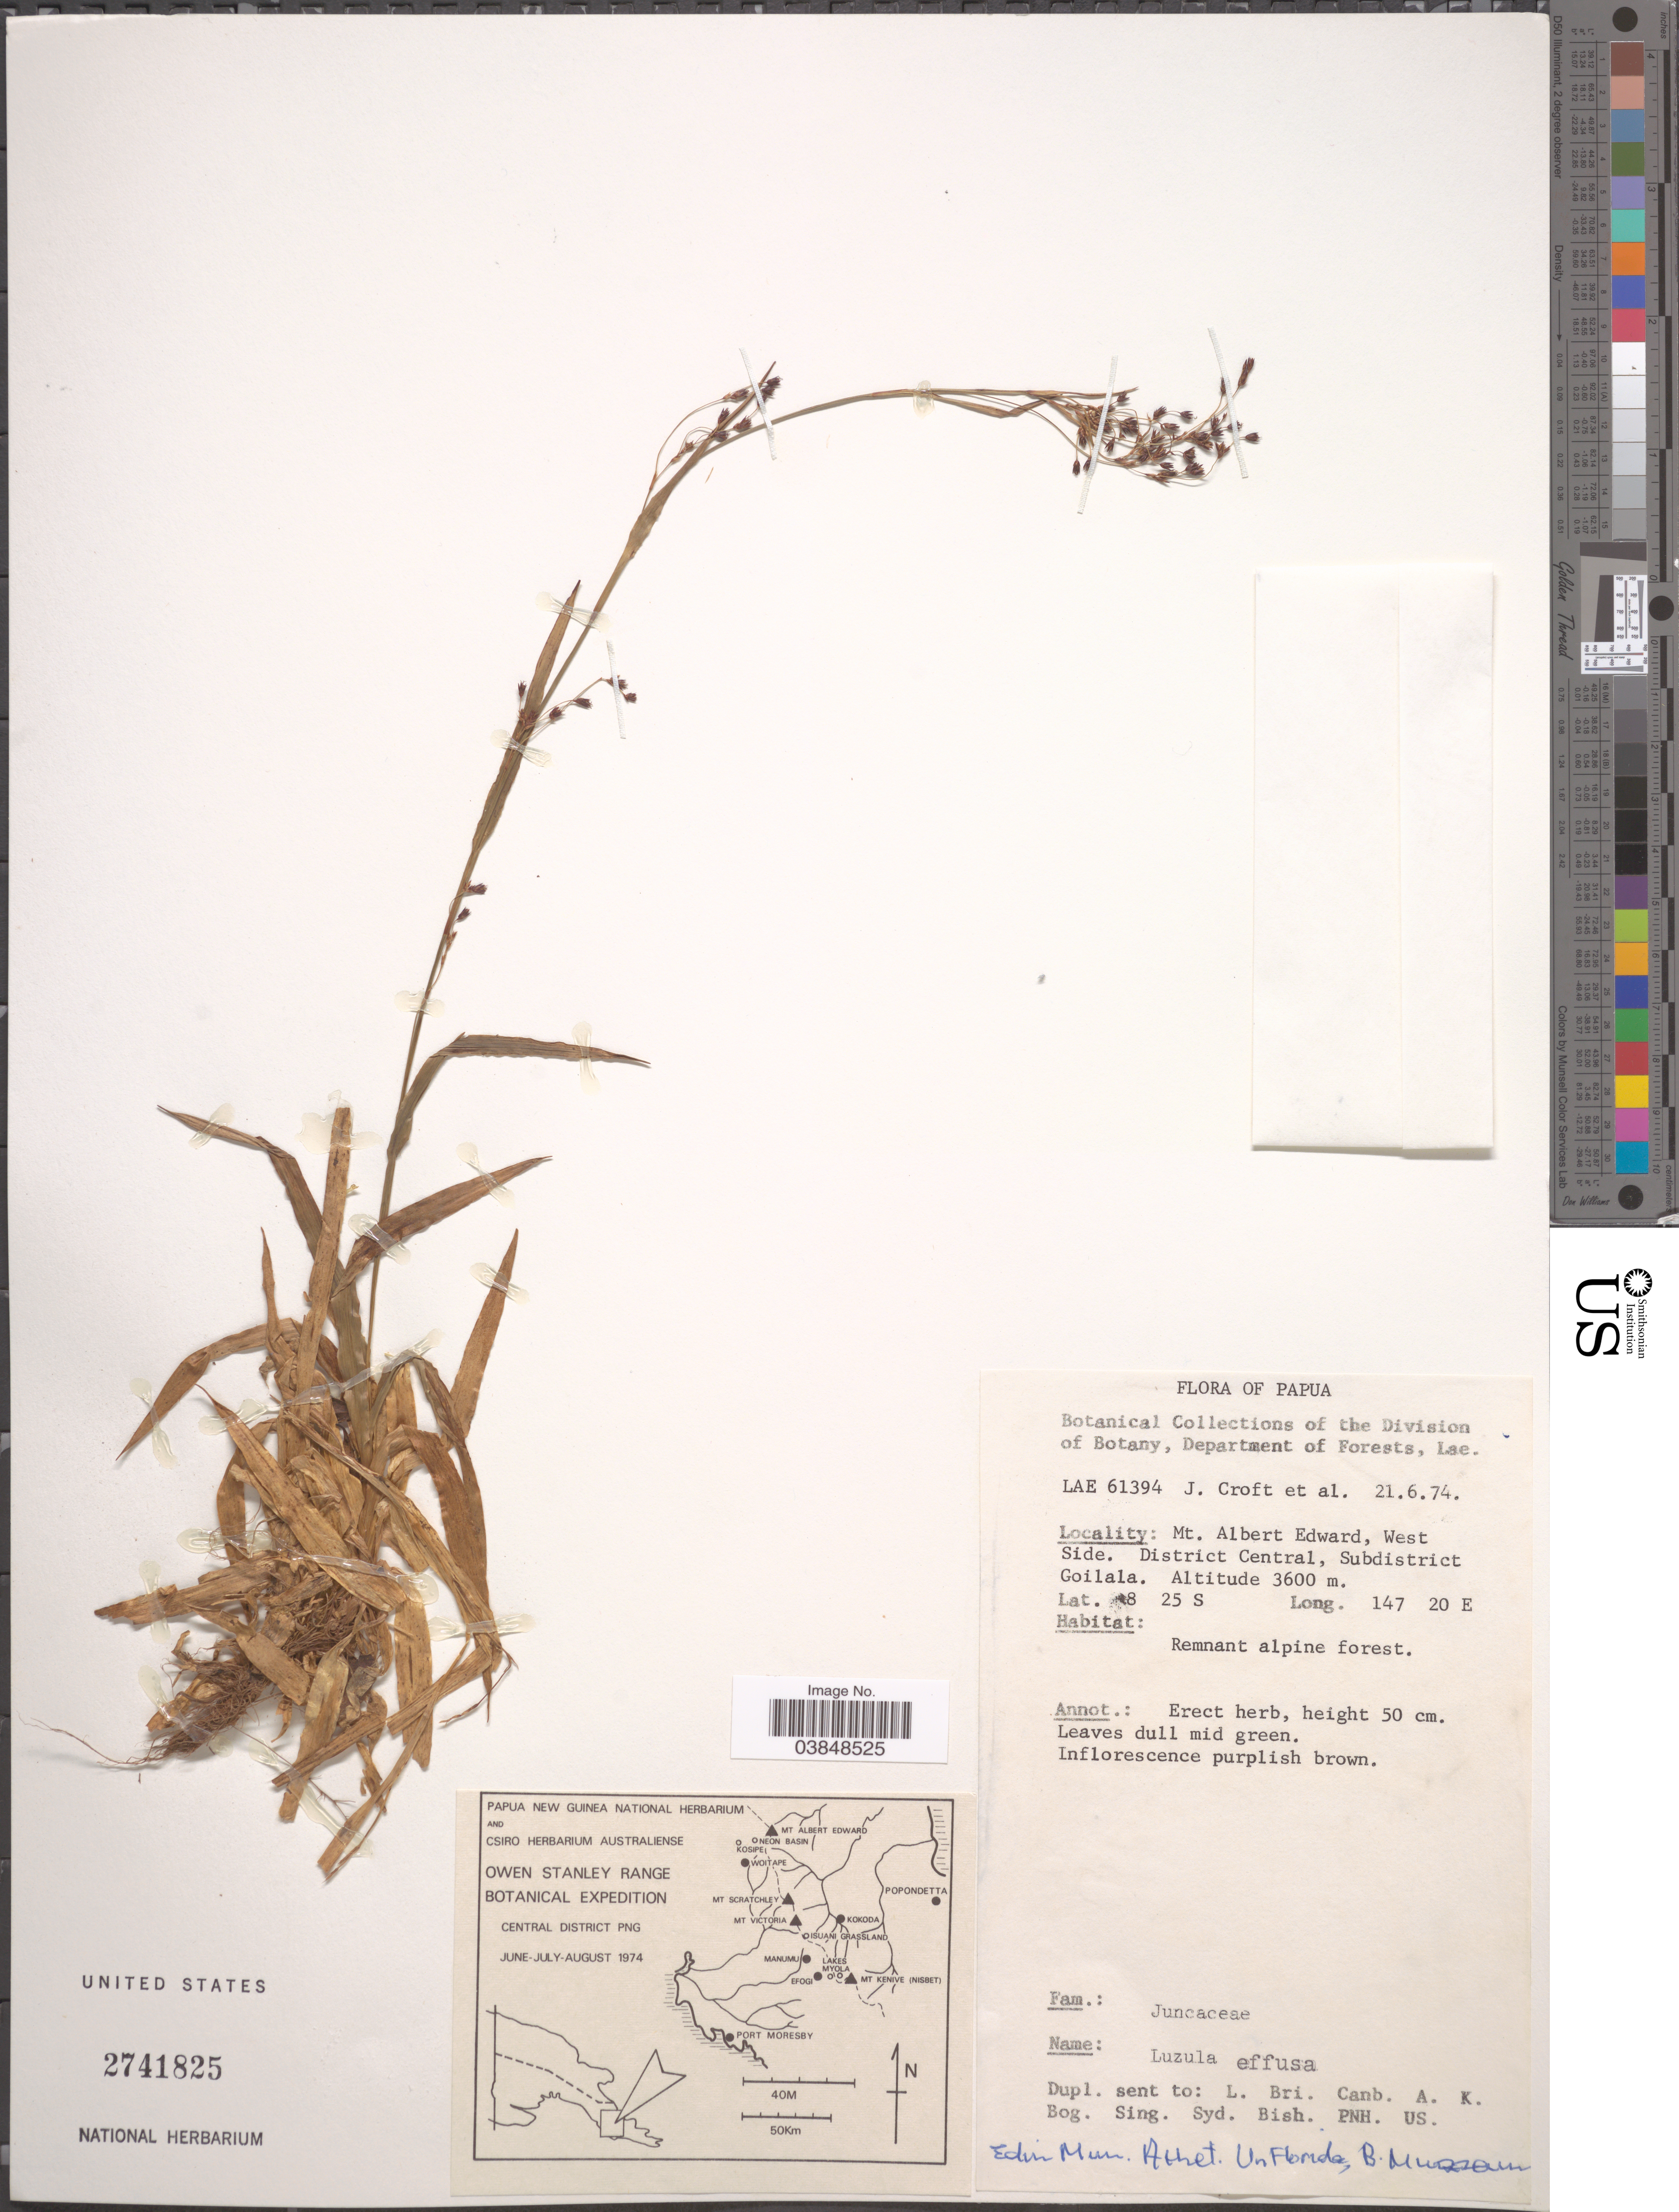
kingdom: Plantae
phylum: Tracheophyta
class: Liliopsida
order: Poales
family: Juncaceae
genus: Luzula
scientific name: Luzula effusa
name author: Buchenau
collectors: J. Croft & et al.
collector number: LAE 61394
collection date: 1974-06-21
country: Papua New Guinea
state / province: Central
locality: Mt. Albert Edward, West Side. District Central, Subdistrict Goilala.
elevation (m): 3600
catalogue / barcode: US 2741825